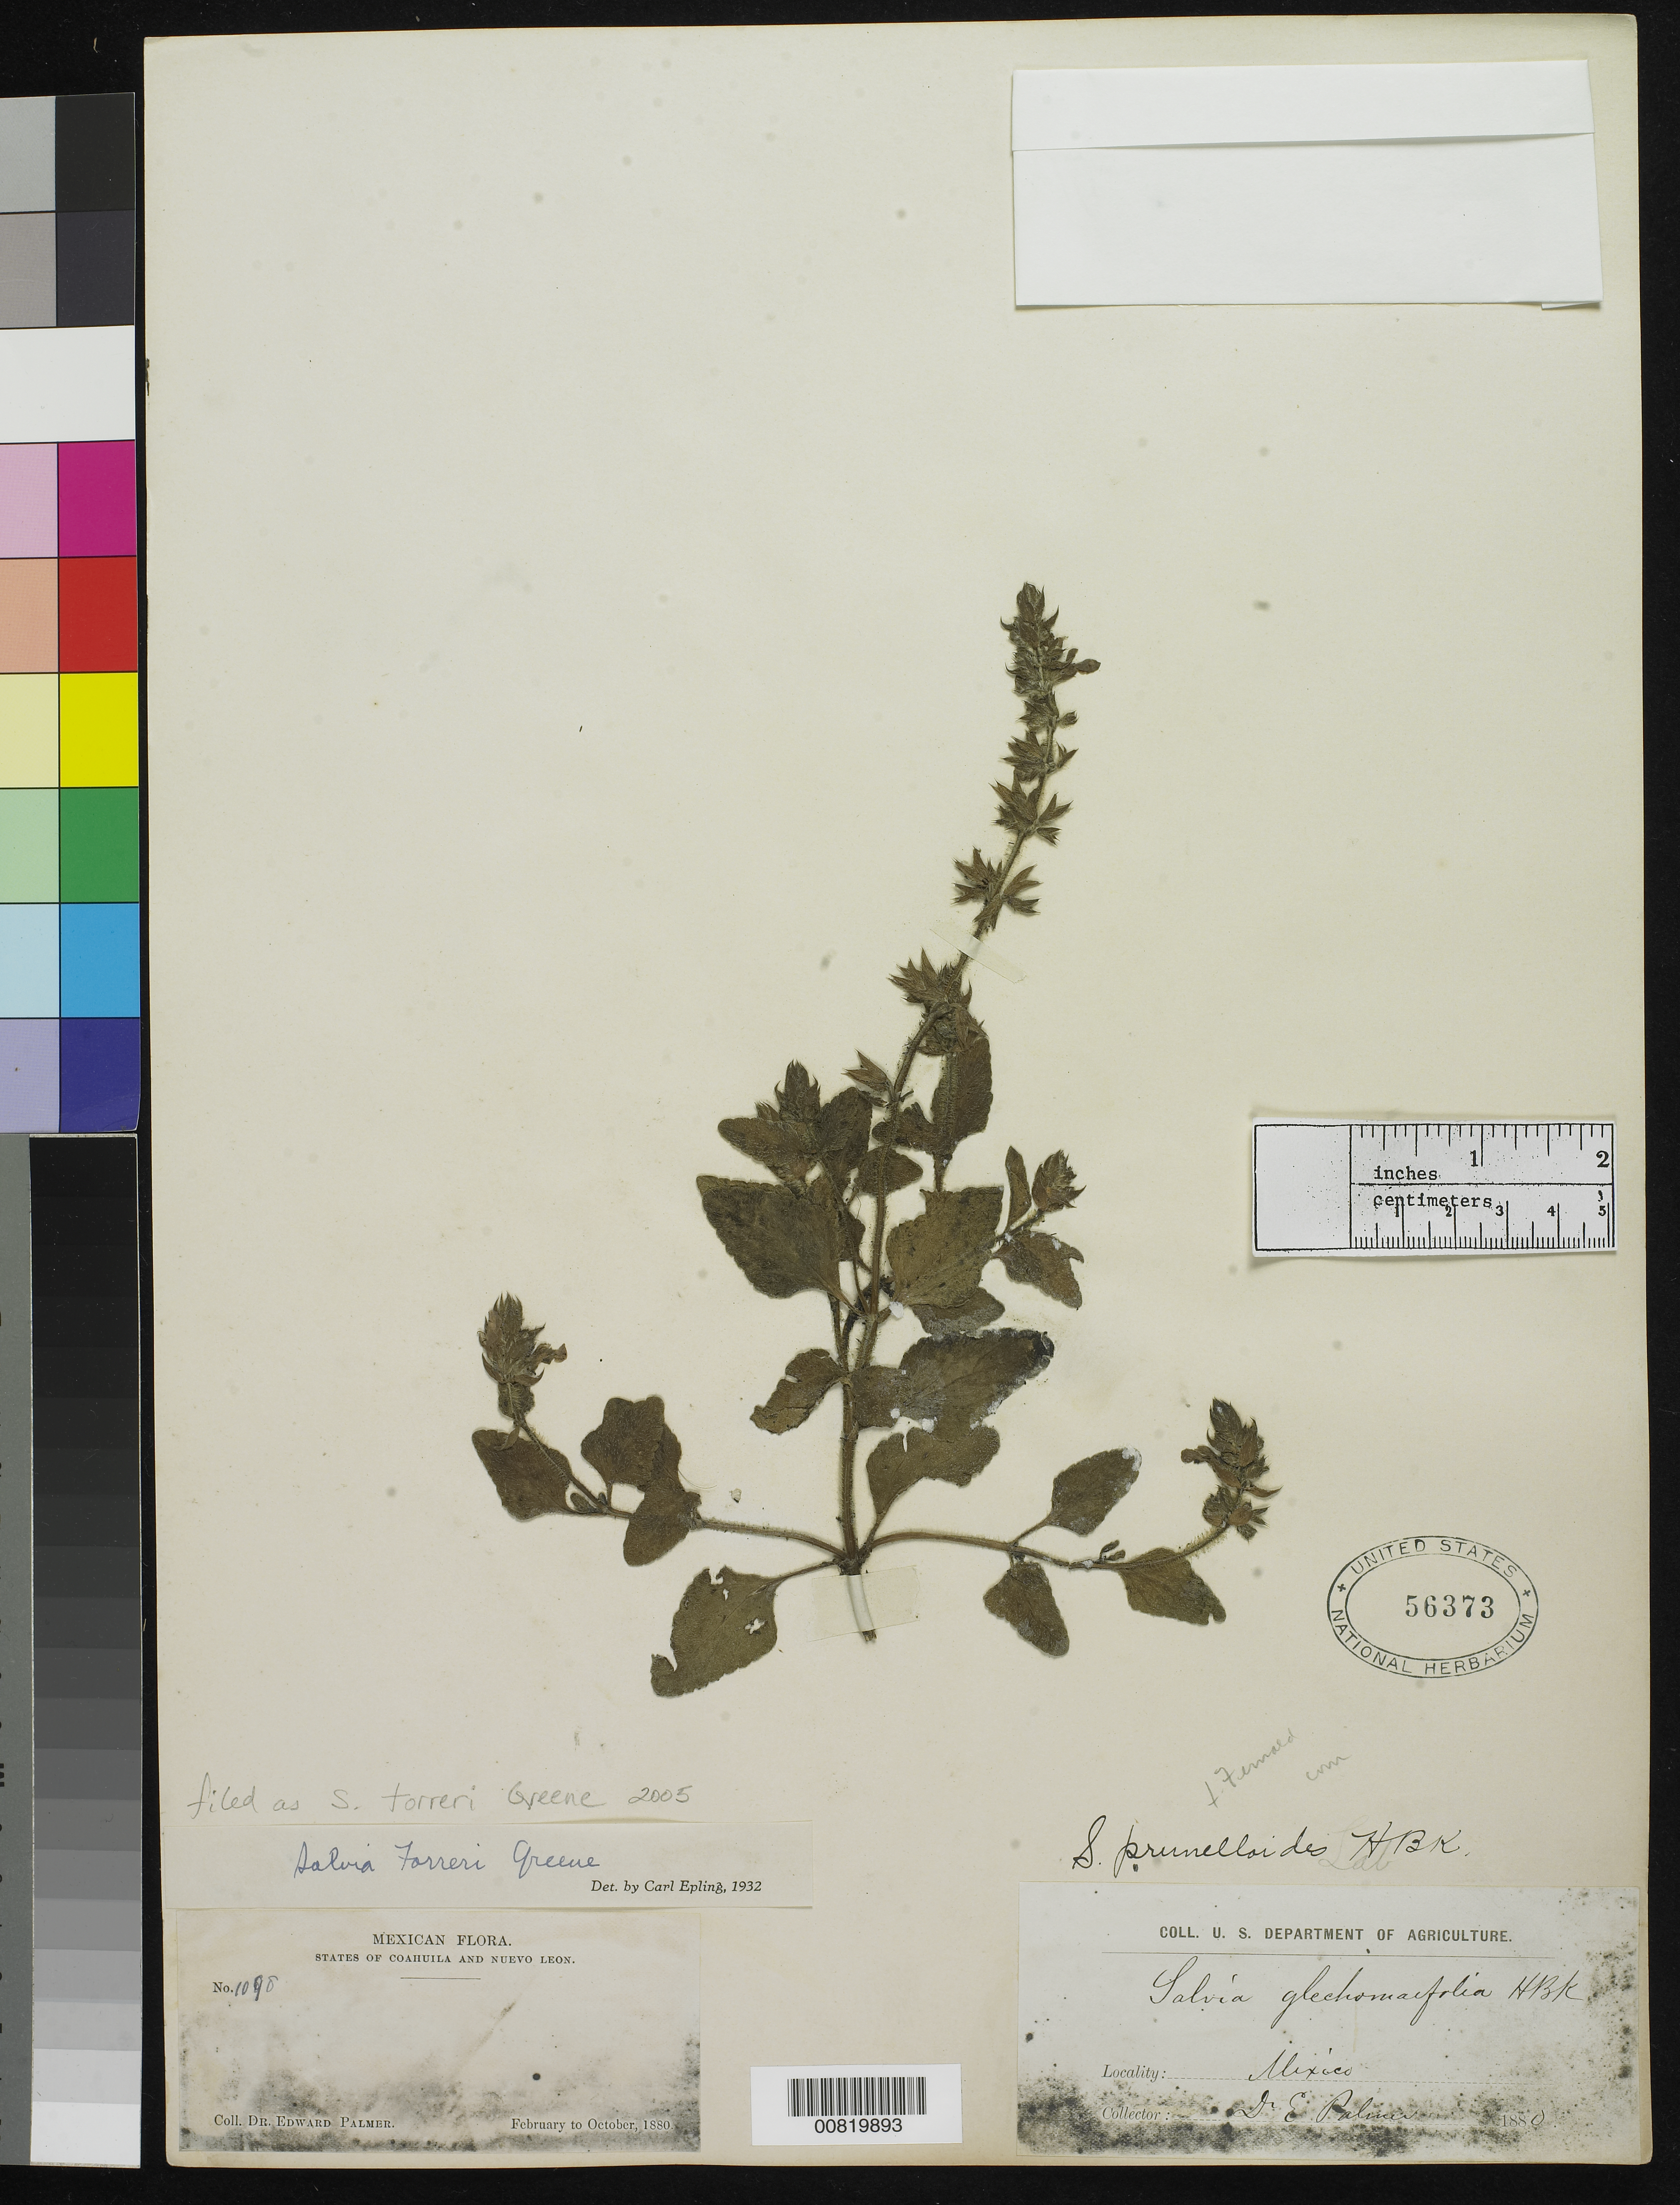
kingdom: Plantae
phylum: Tracheophyta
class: Magnoliopsida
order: Lamiales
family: Lamiaceae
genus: Salvia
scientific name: Salvia torreri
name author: Greene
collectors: E. Palmer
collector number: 1098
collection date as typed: Feb 1880 to -- Oct 1880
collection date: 1880-02/1880-10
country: Mexico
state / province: Coahuila / Nuevo León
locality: States of Coahuila and Nuevo León.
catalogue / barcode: US 56373